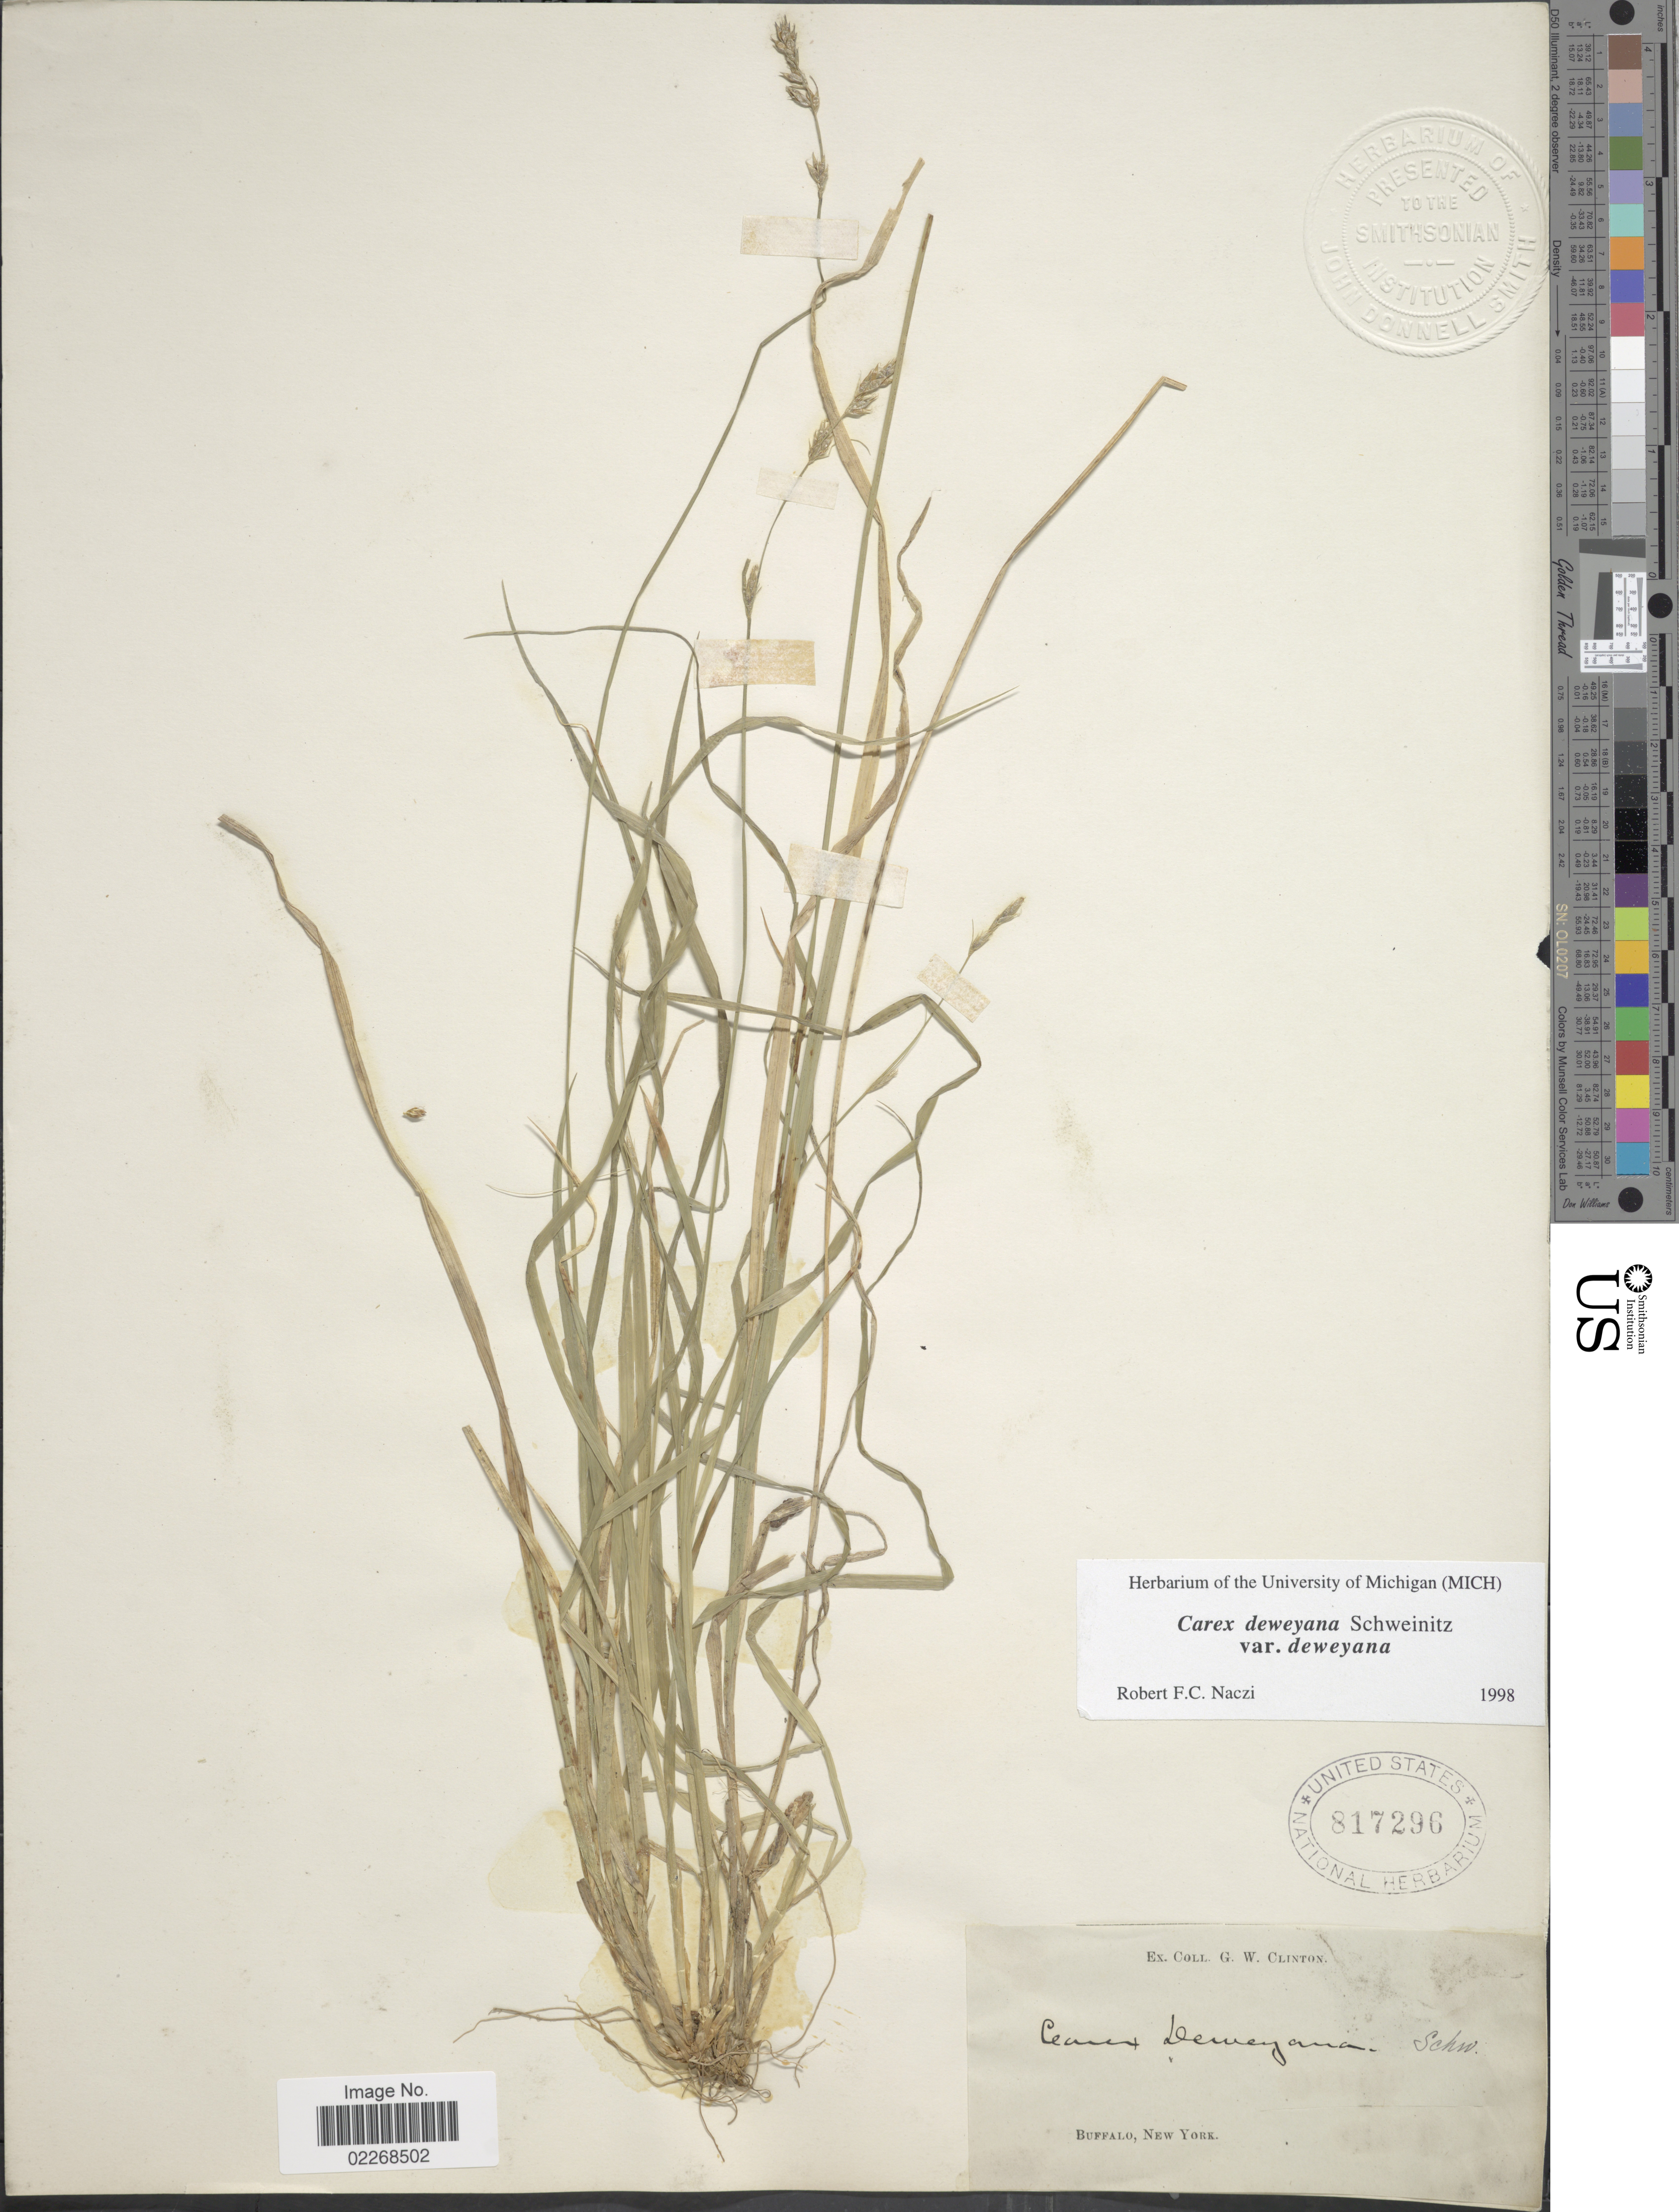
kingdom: Plantae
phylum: Tracheophyta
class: Liliopsida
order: Poales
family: Cyperaceae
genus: Carex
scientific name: Carex deweyana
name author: Schwein.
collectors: ex herb. G. W. Clinton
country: United States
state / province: New York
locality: Buffalo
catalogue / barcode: US 817296